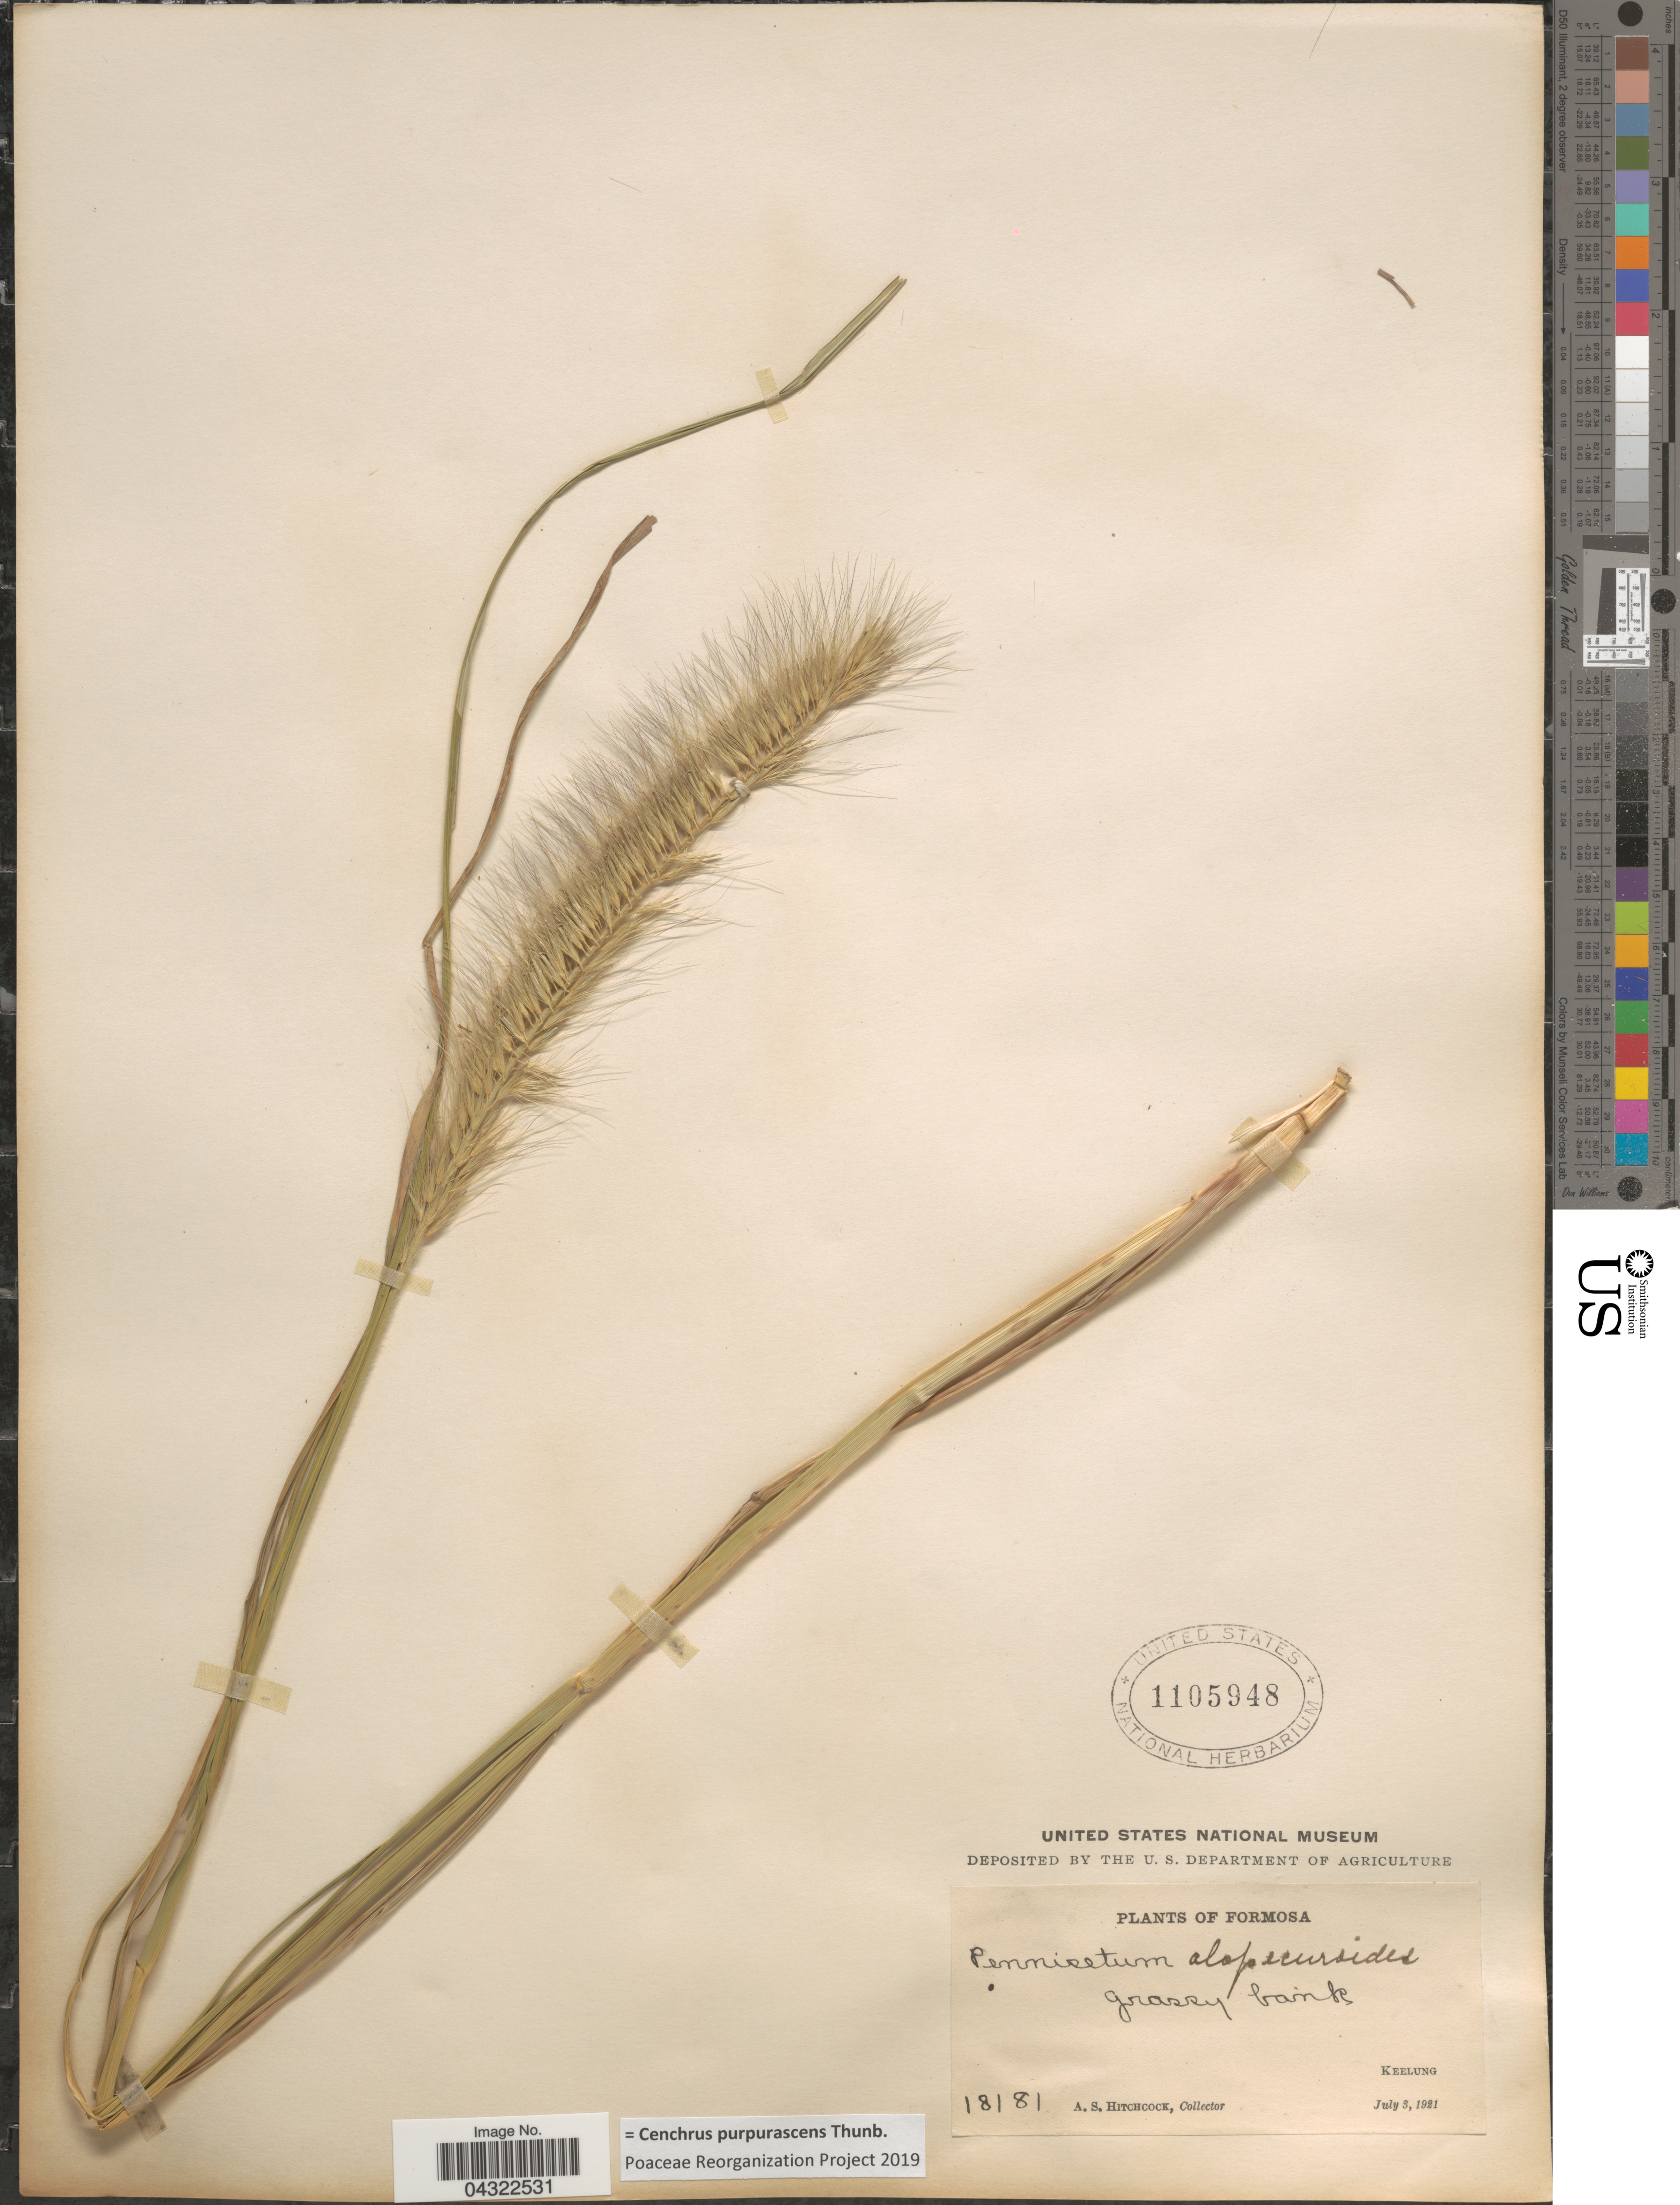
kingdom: Plantae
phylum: Tracheophyta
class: Liliopsida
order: Poales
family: Poaceae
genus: Cenchrus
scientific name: Cenchrus purpurascens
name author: Thunb.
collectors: A. S. Hitchcock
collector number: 18181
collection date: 1921-07-03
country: Taiwan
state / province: Keelung City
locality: Formosa. Grassy bank. Keelung.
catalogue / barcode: US 1105948